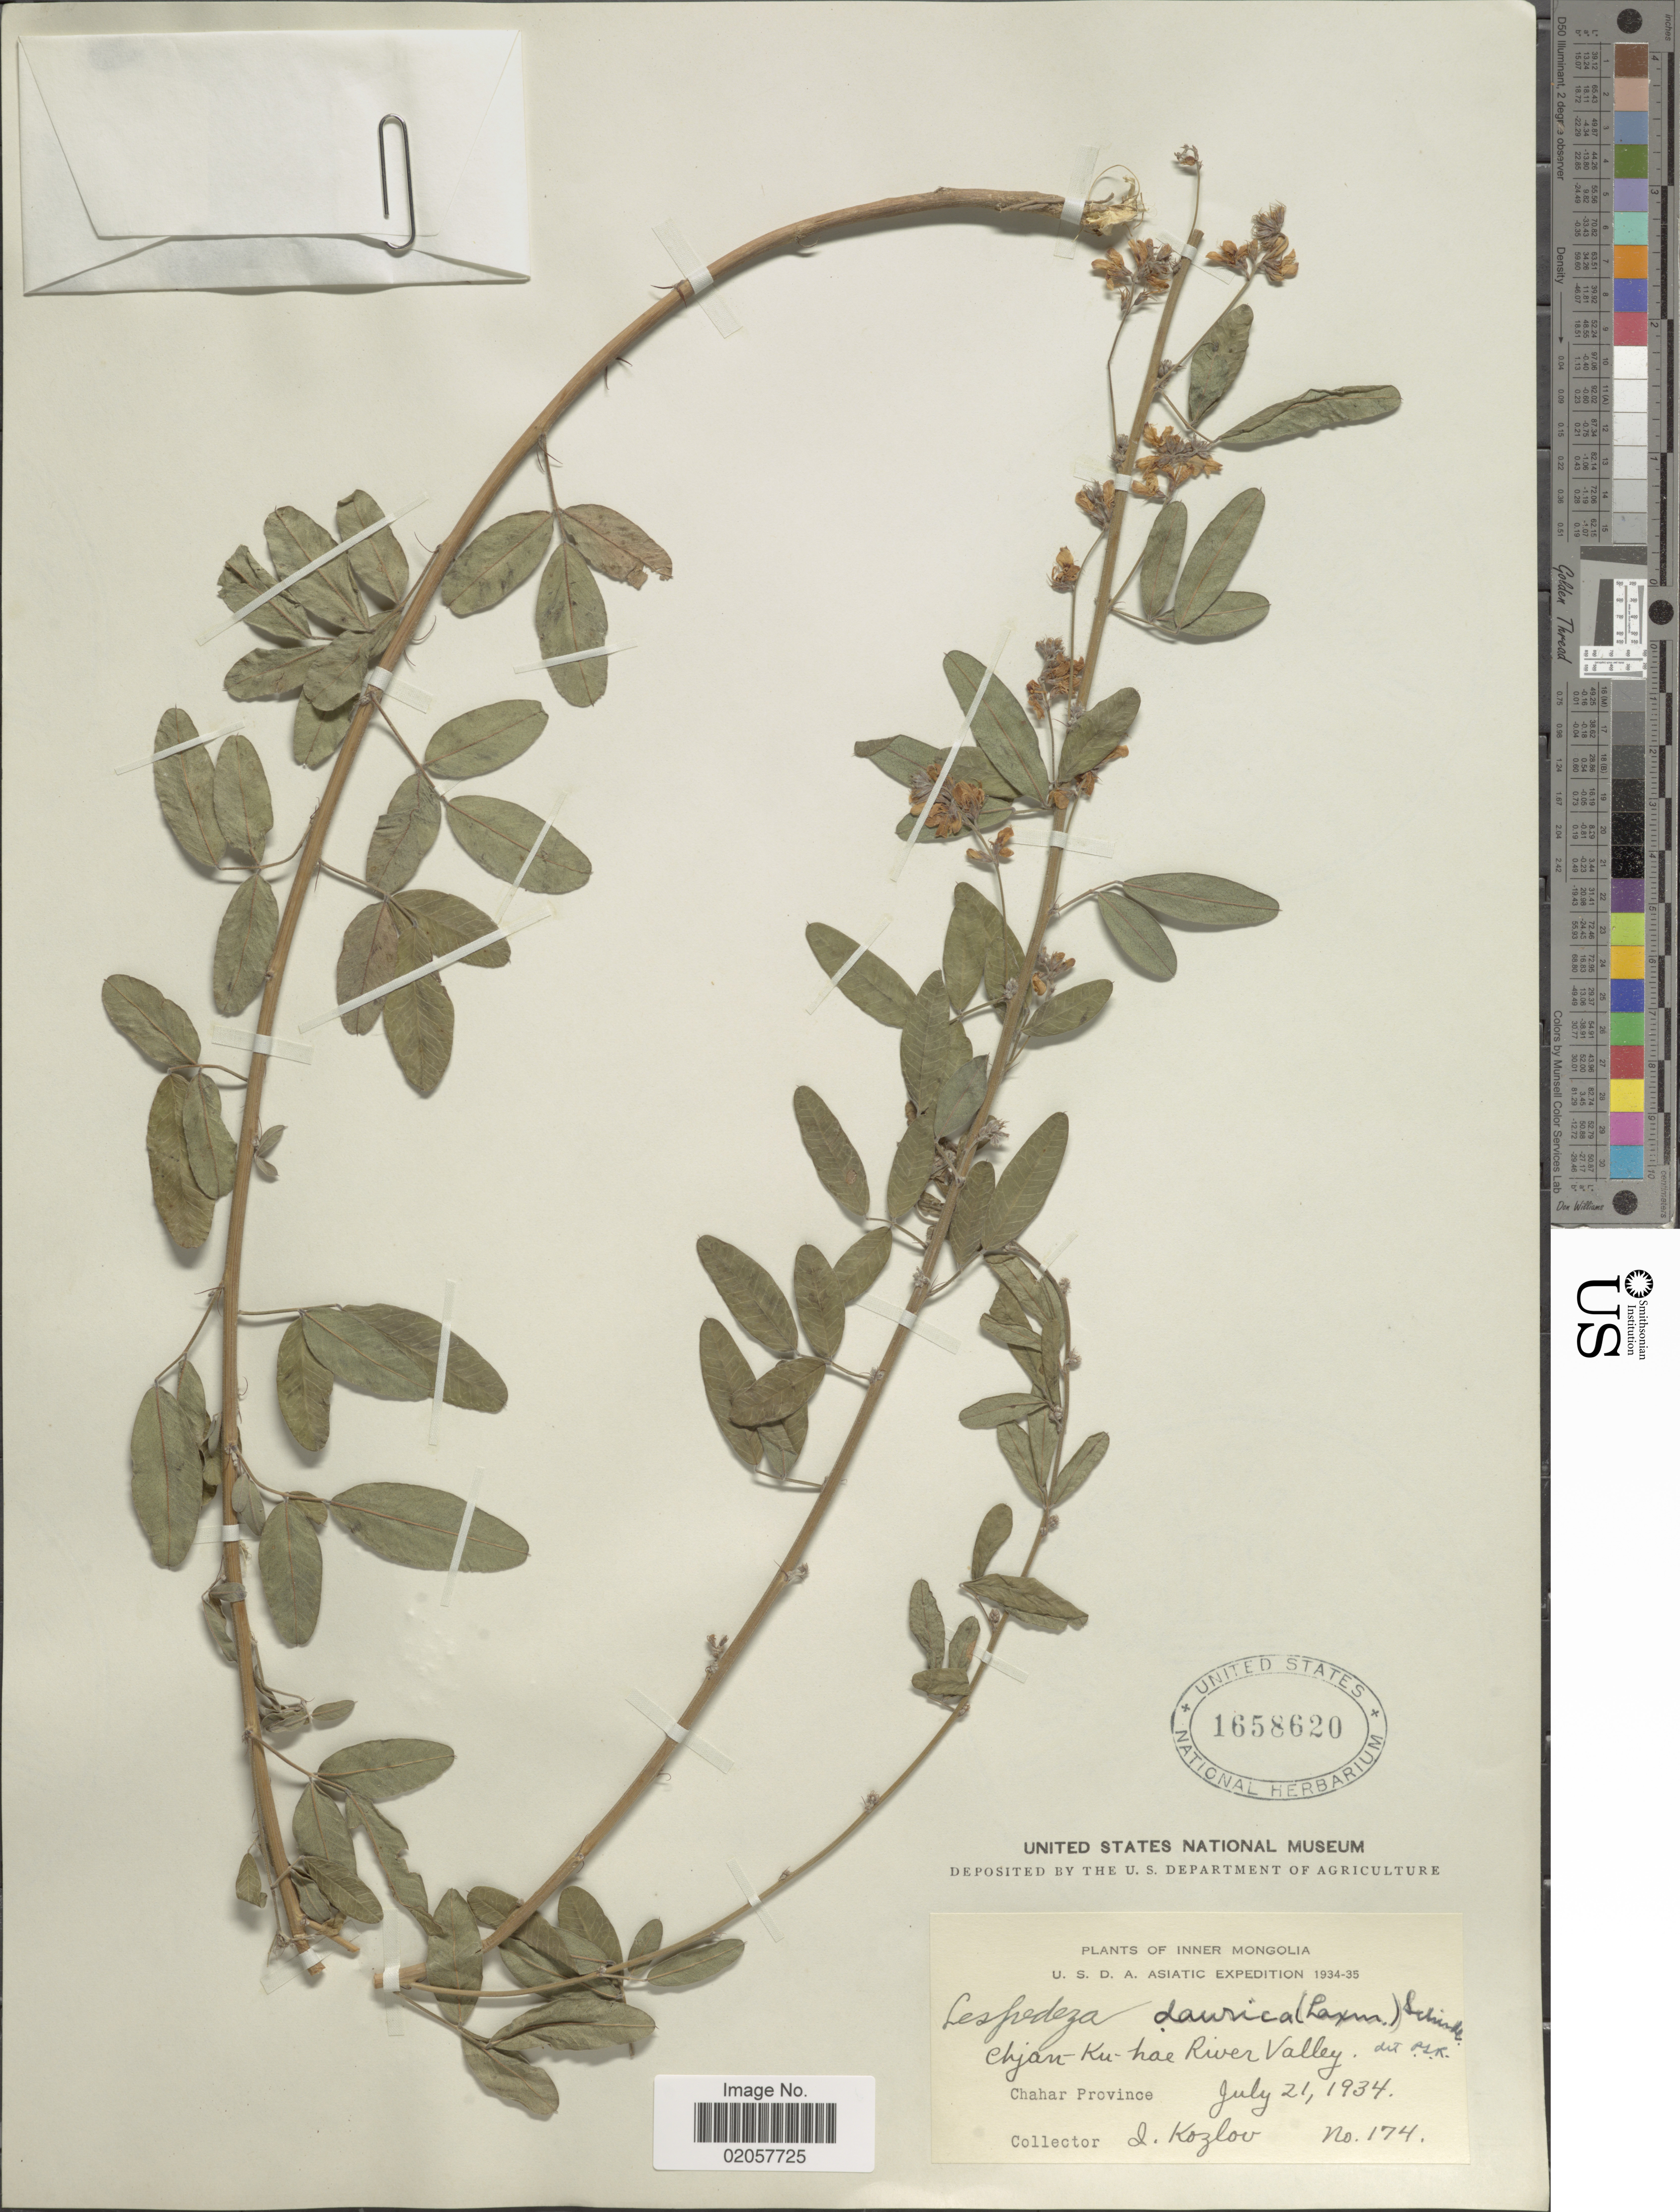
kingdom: Plantae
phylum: Tracheophyta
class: Magnoliopsida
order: Fabales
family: Fabaceae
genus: Lespedeza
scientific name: Lespedeza davurica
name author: (Laxm.) Schindl.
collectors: D. Kozlou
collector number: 174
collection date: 1934-07-21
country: China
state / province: Nei Monggol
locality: Inner Mongolia, Chjan-Ku-hae River Valley, Chahar Province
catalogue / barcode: US 1658620